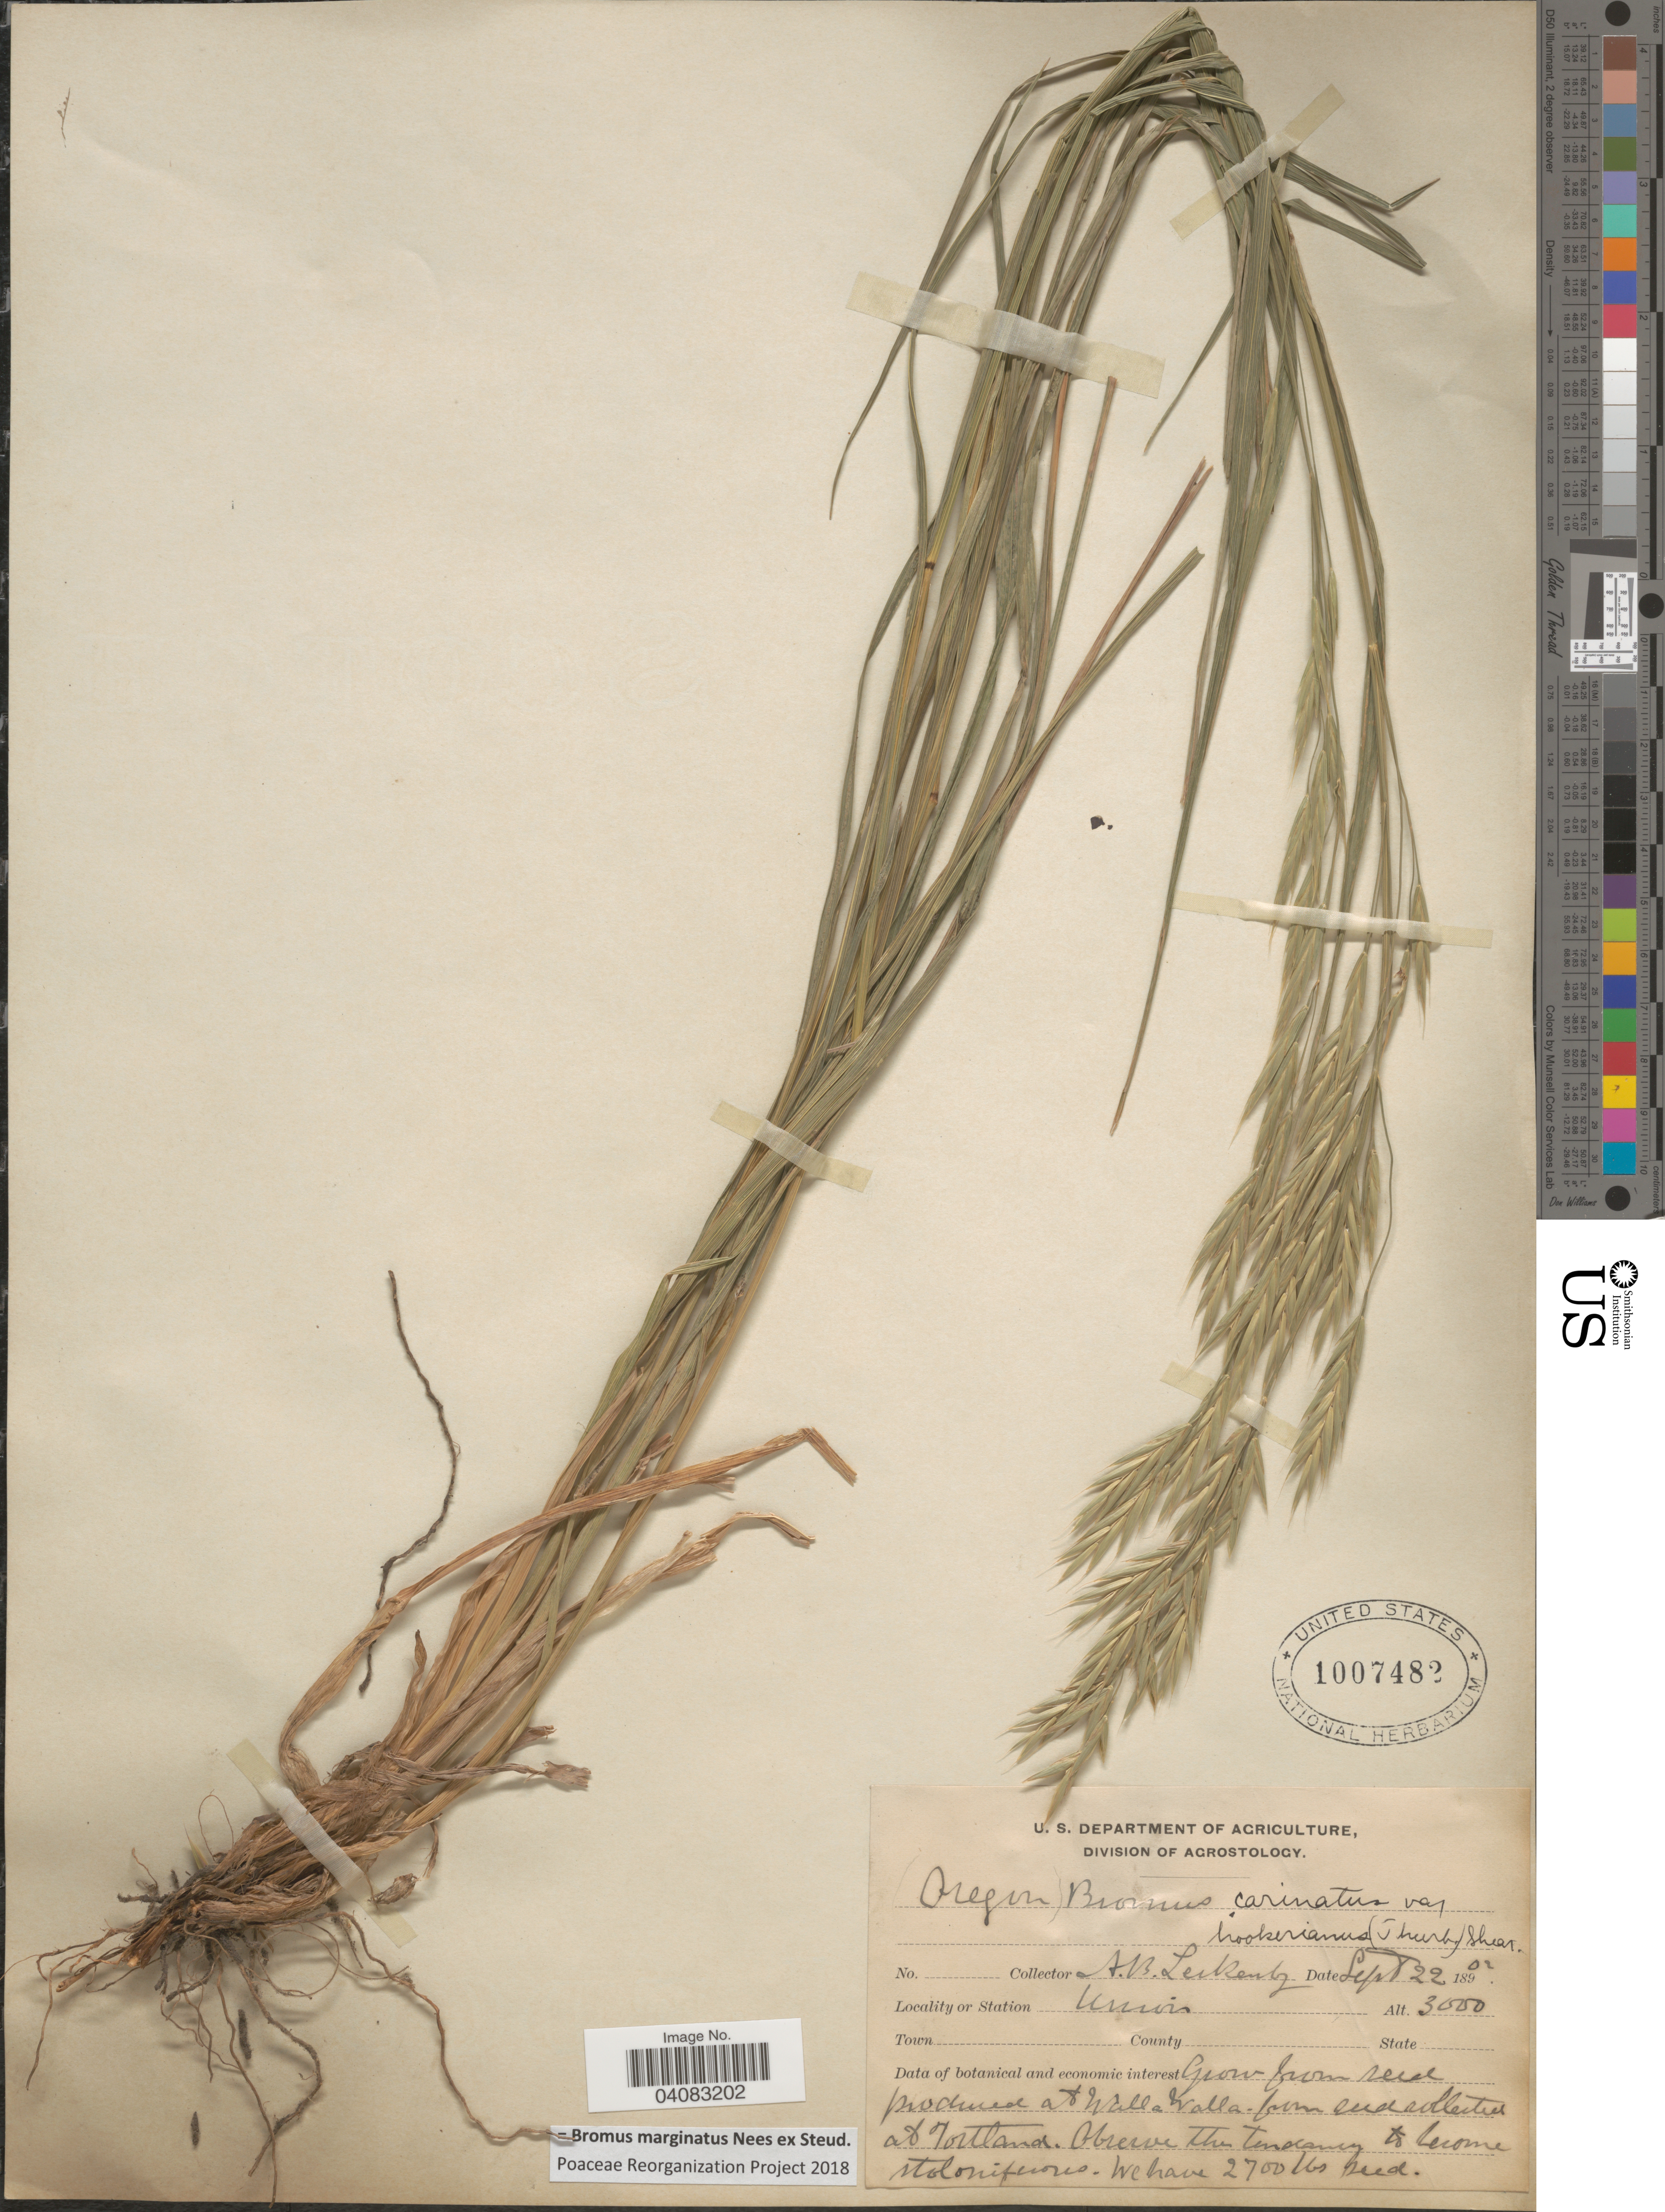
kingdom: Plantae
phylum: Tracheophyta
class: Liliopsida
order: Poales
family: Poaceae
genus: Bromus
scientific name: Bromus marginatus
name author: Nees ex Steud.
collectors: A. Leckenby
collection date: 1892-09-22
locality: Union.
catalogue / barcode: US 1007482